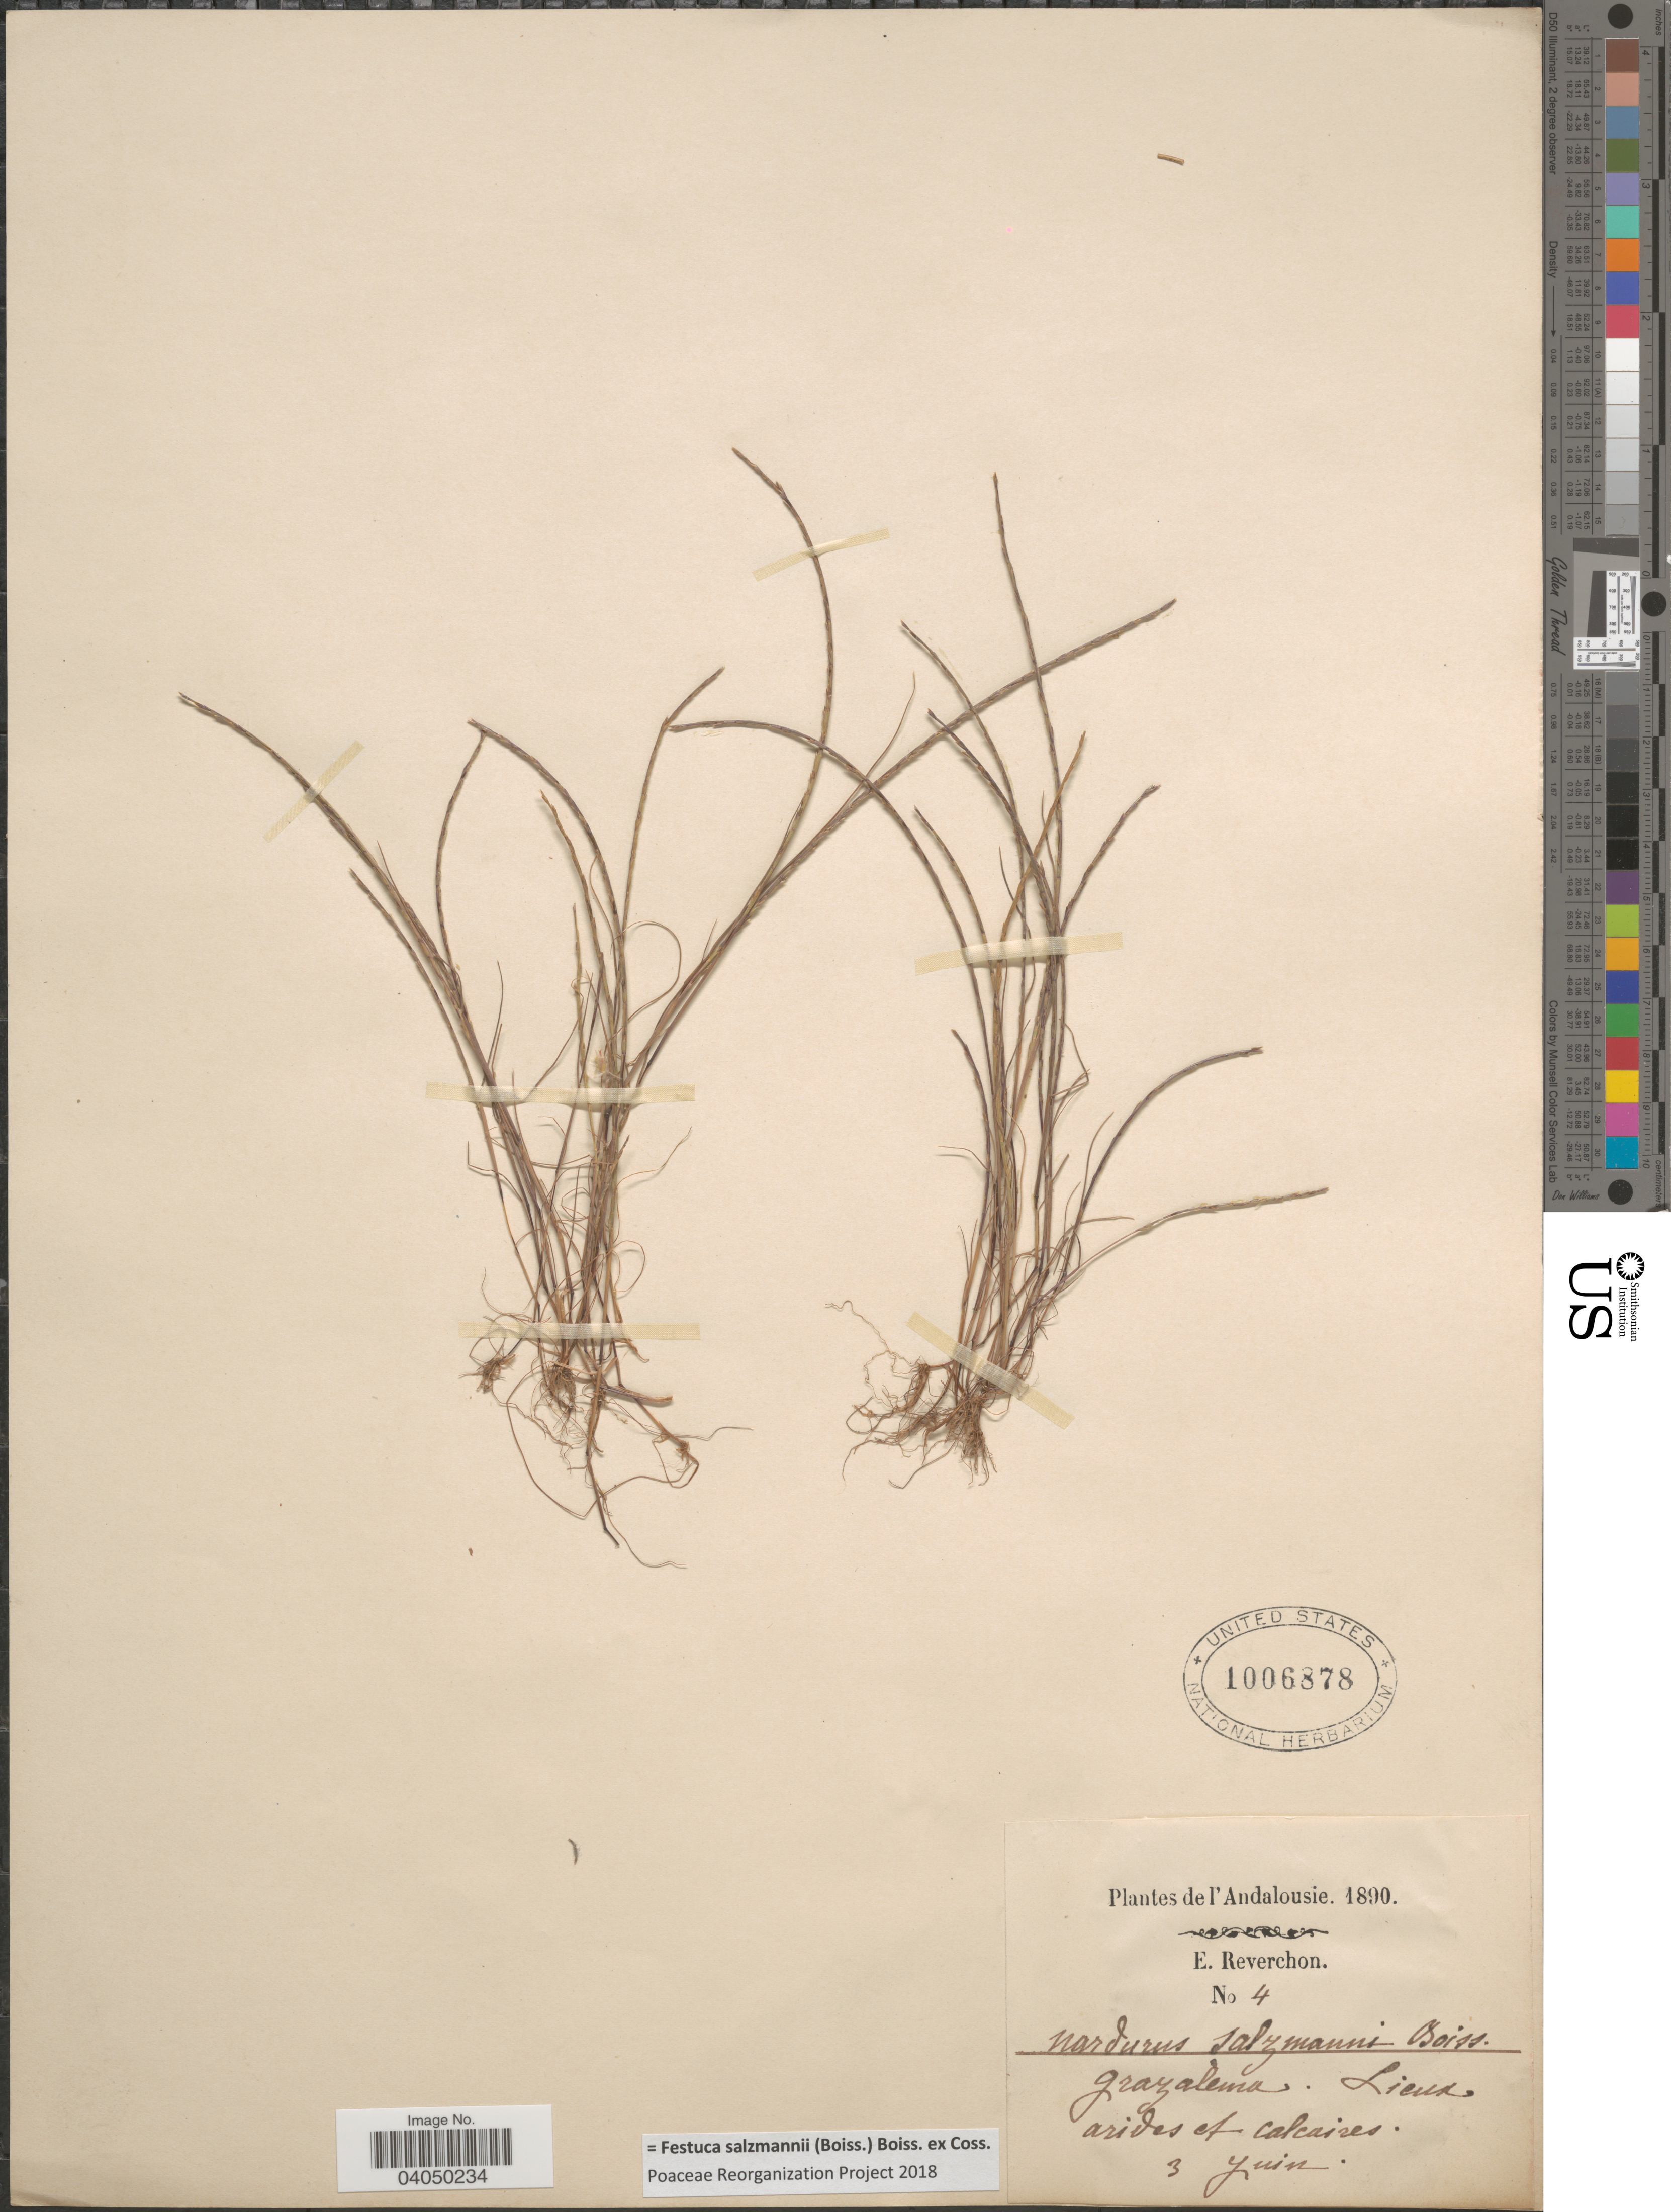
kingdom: Plantae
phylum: Tracheophyta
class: Liliopsida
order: Poales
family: Poaceae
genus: Festuca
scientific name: Festuca salzmannii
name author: (Boiss.) Boiss. ex Coss.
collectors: E. Reverchon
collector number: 4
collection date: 1890-06-03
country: Spain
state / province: Andalucía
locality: L'Andalousie. Grazalema.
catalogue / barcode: US 1006878